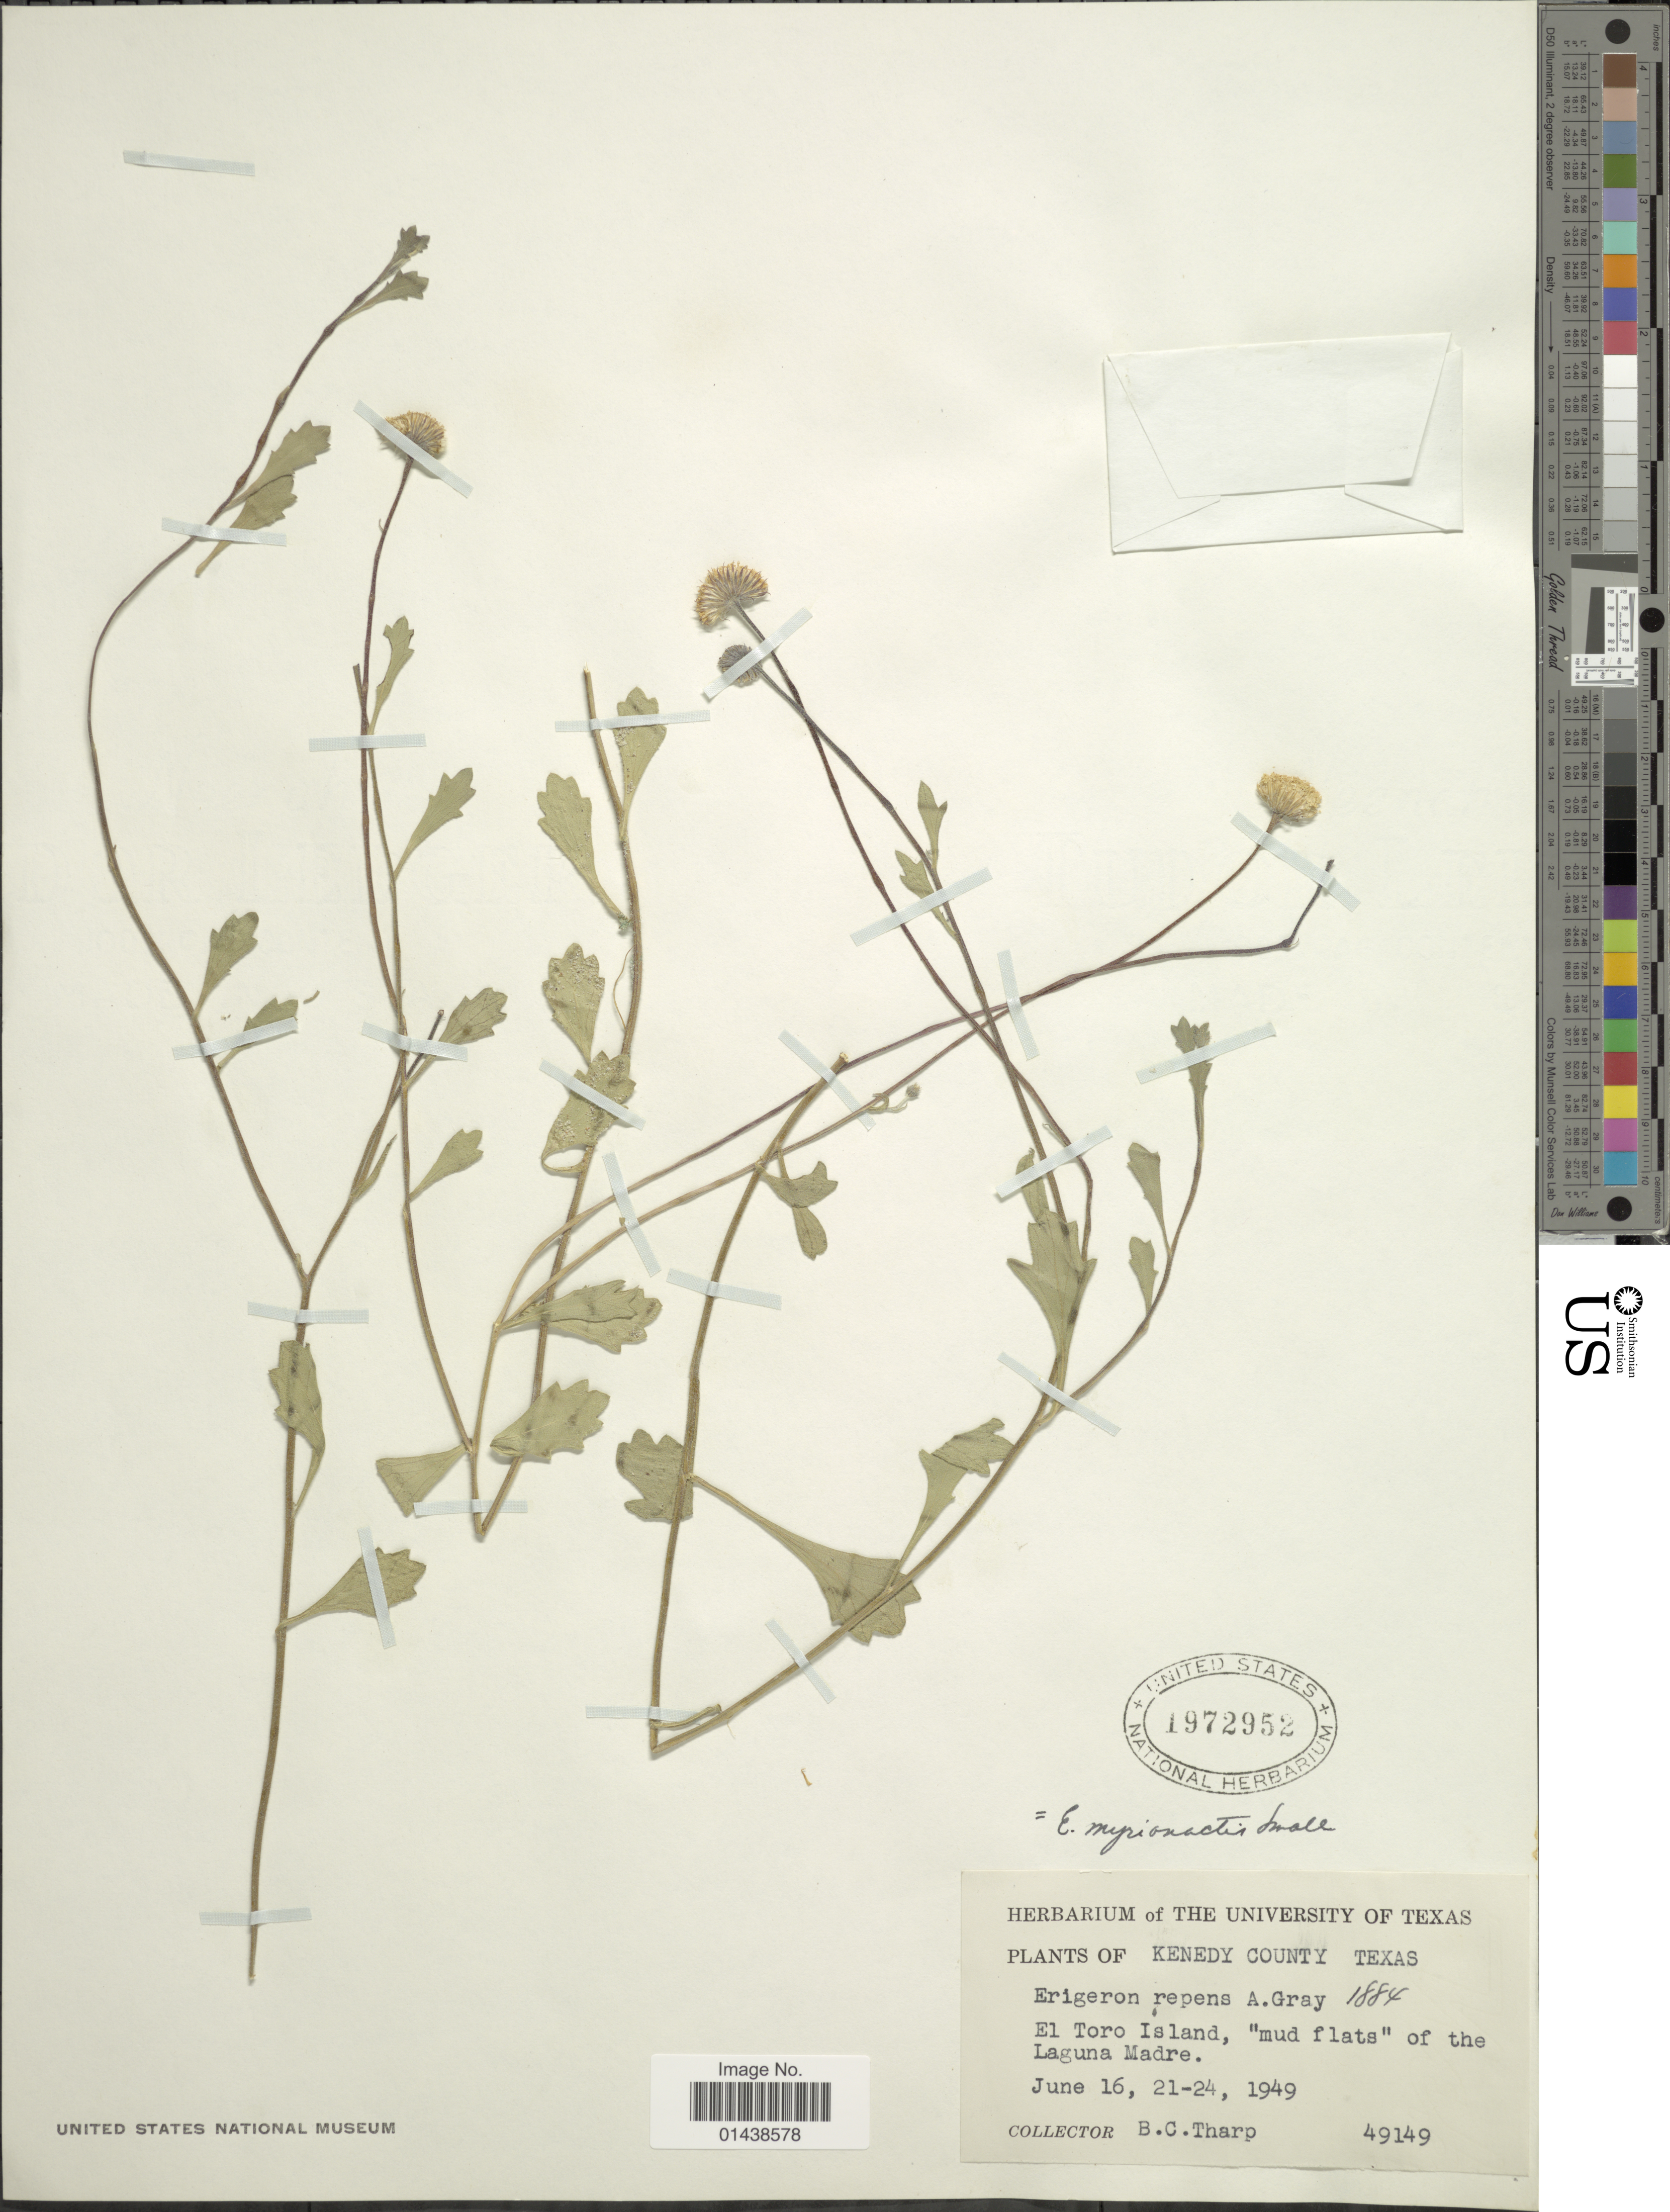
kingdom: Plantae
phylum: Tracheophyta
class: Magnoliopsida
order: Asterales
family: Asteraceae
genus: Erigeron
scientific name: Erigeron myrionactis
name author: Small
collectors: B. C. Tharp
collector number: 49149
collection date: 1949-06-16/1949-06-24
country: United States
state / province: Texas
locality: Kenedy County. El Toro Island, "mud flats" of the Laguna Madre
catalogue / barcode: US 1972952